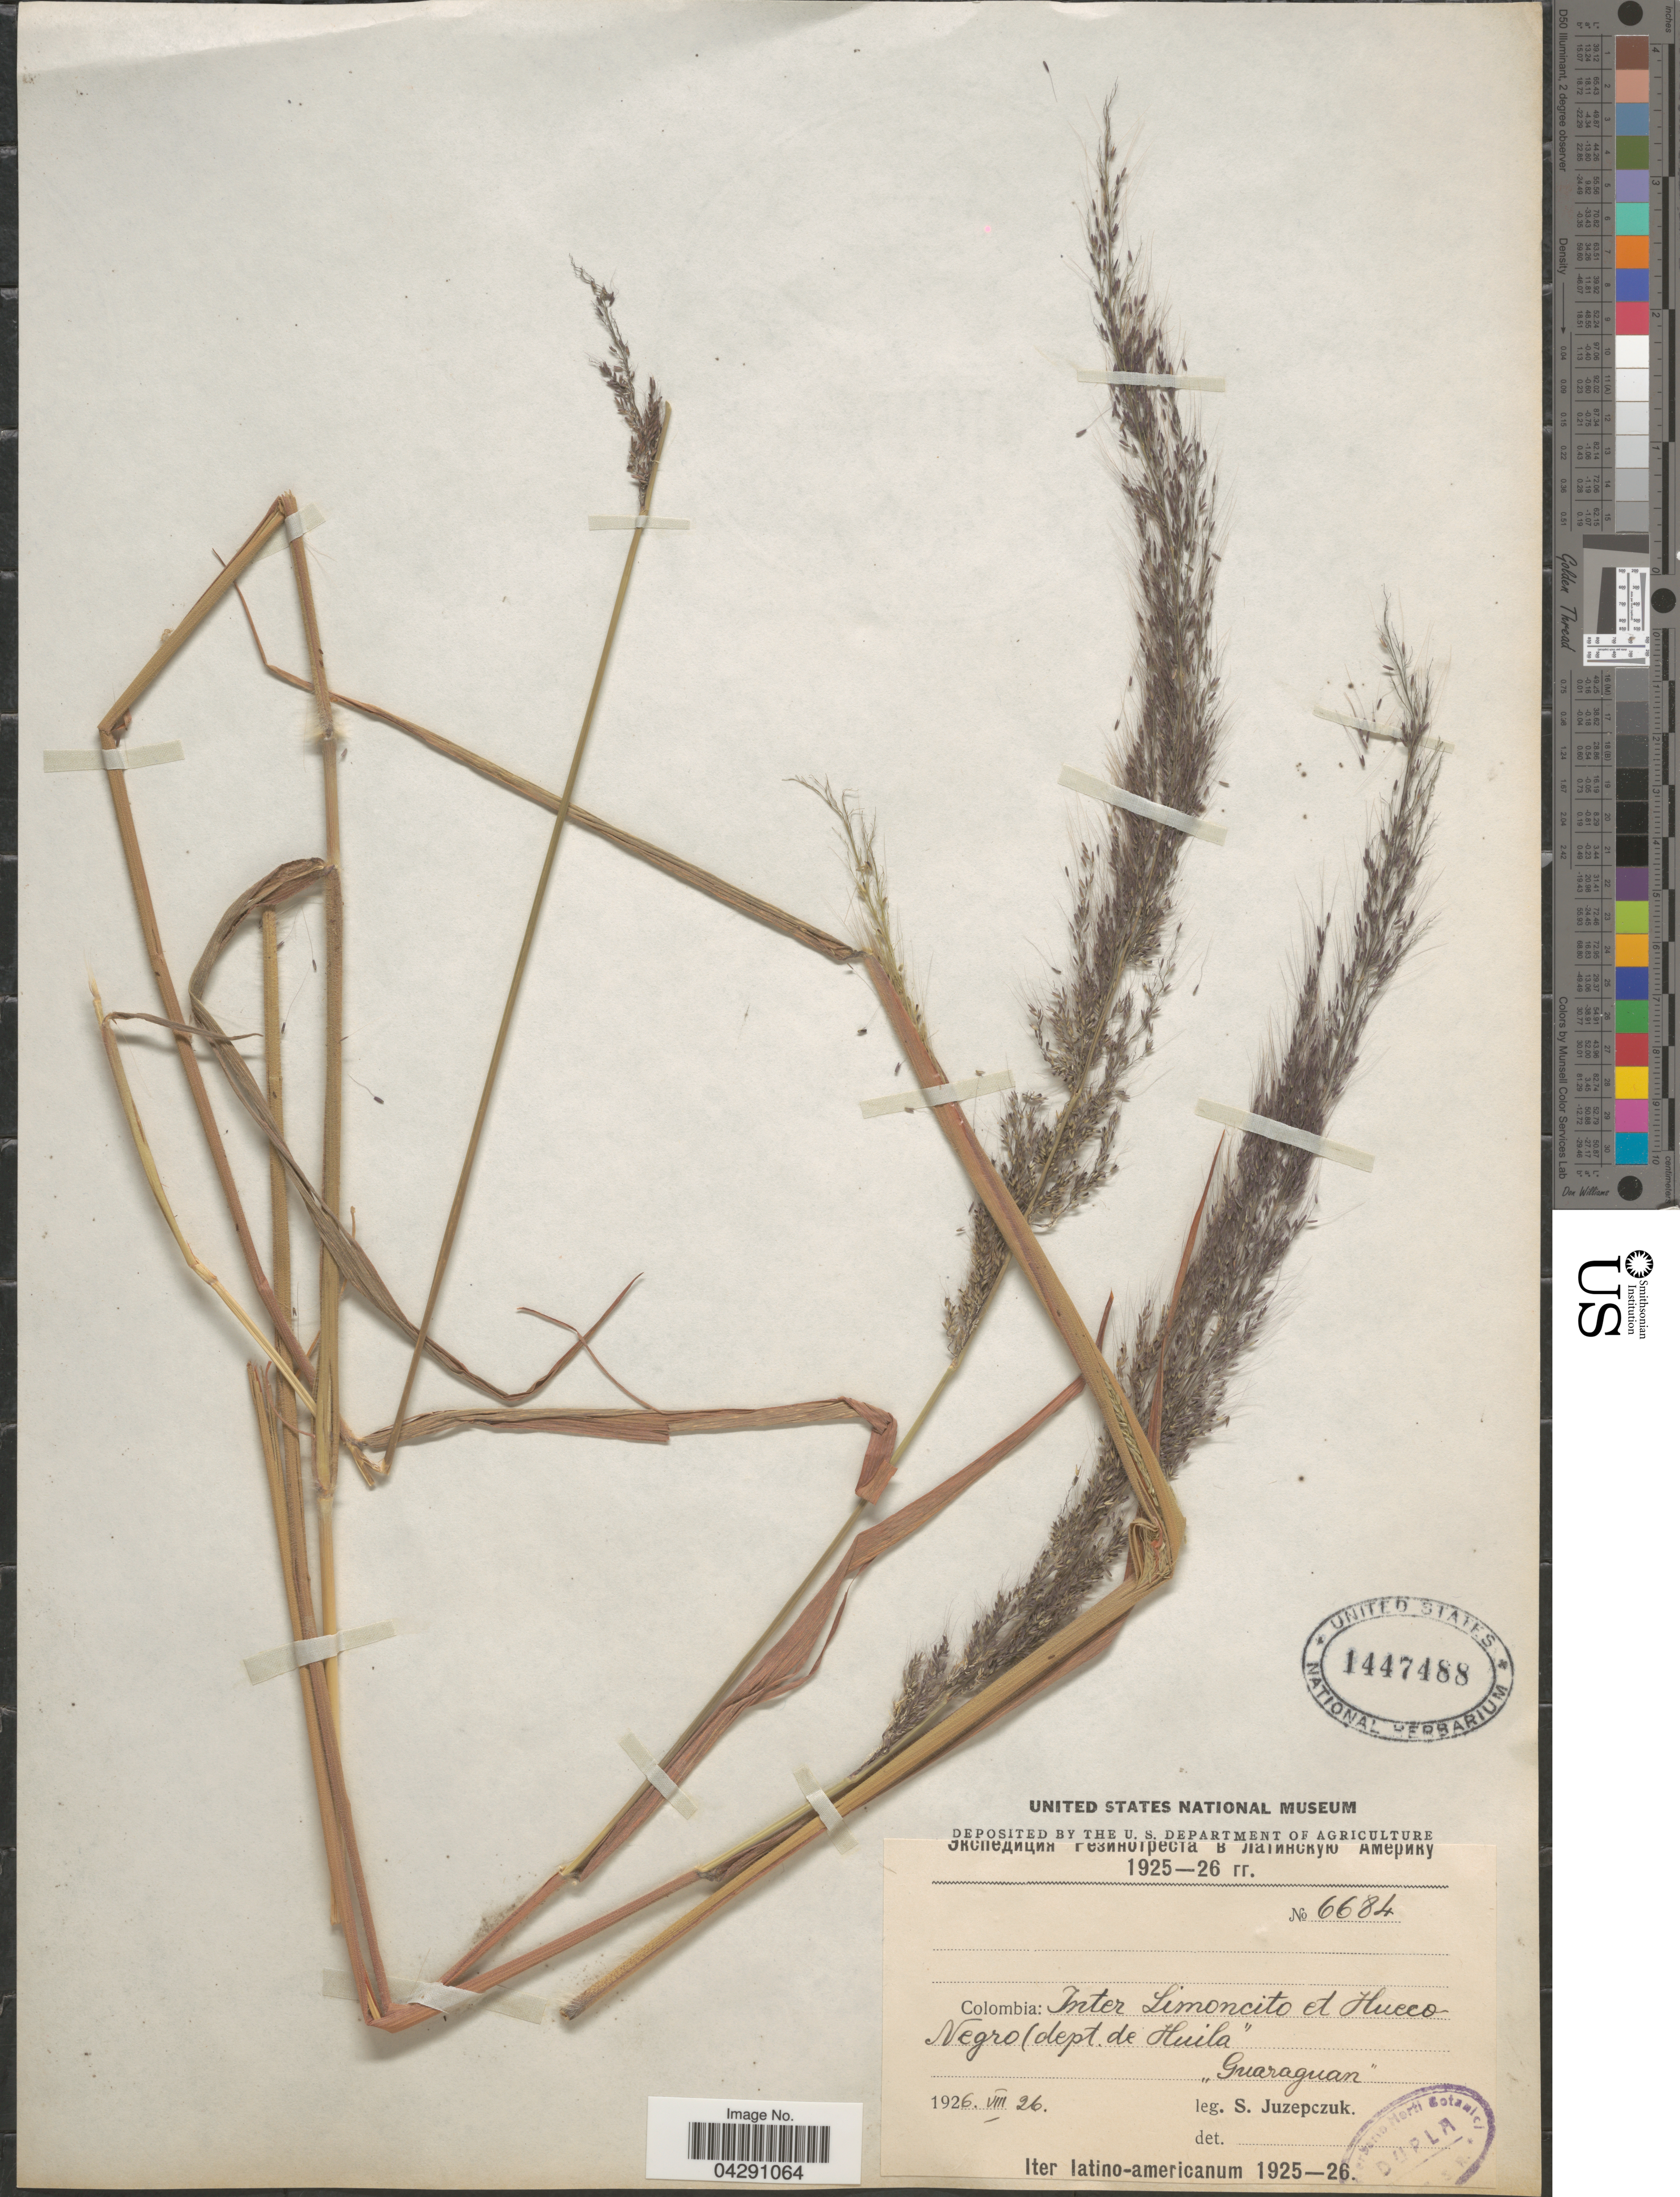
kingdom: Plantae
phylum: Tracheophyta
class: Liliopsida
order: Poales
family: Poaceae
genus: Melinis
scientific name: Melinis minutiflora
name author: P. Beauv.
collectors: S. V. Juzepczuk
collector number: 6684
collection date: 1926-08-26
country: Colombia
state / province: Huila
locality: Inter Limoncito et Hueco Negro (dept. de Huila). Iter latino-americanum 1925-26.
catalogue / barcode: US 1447488